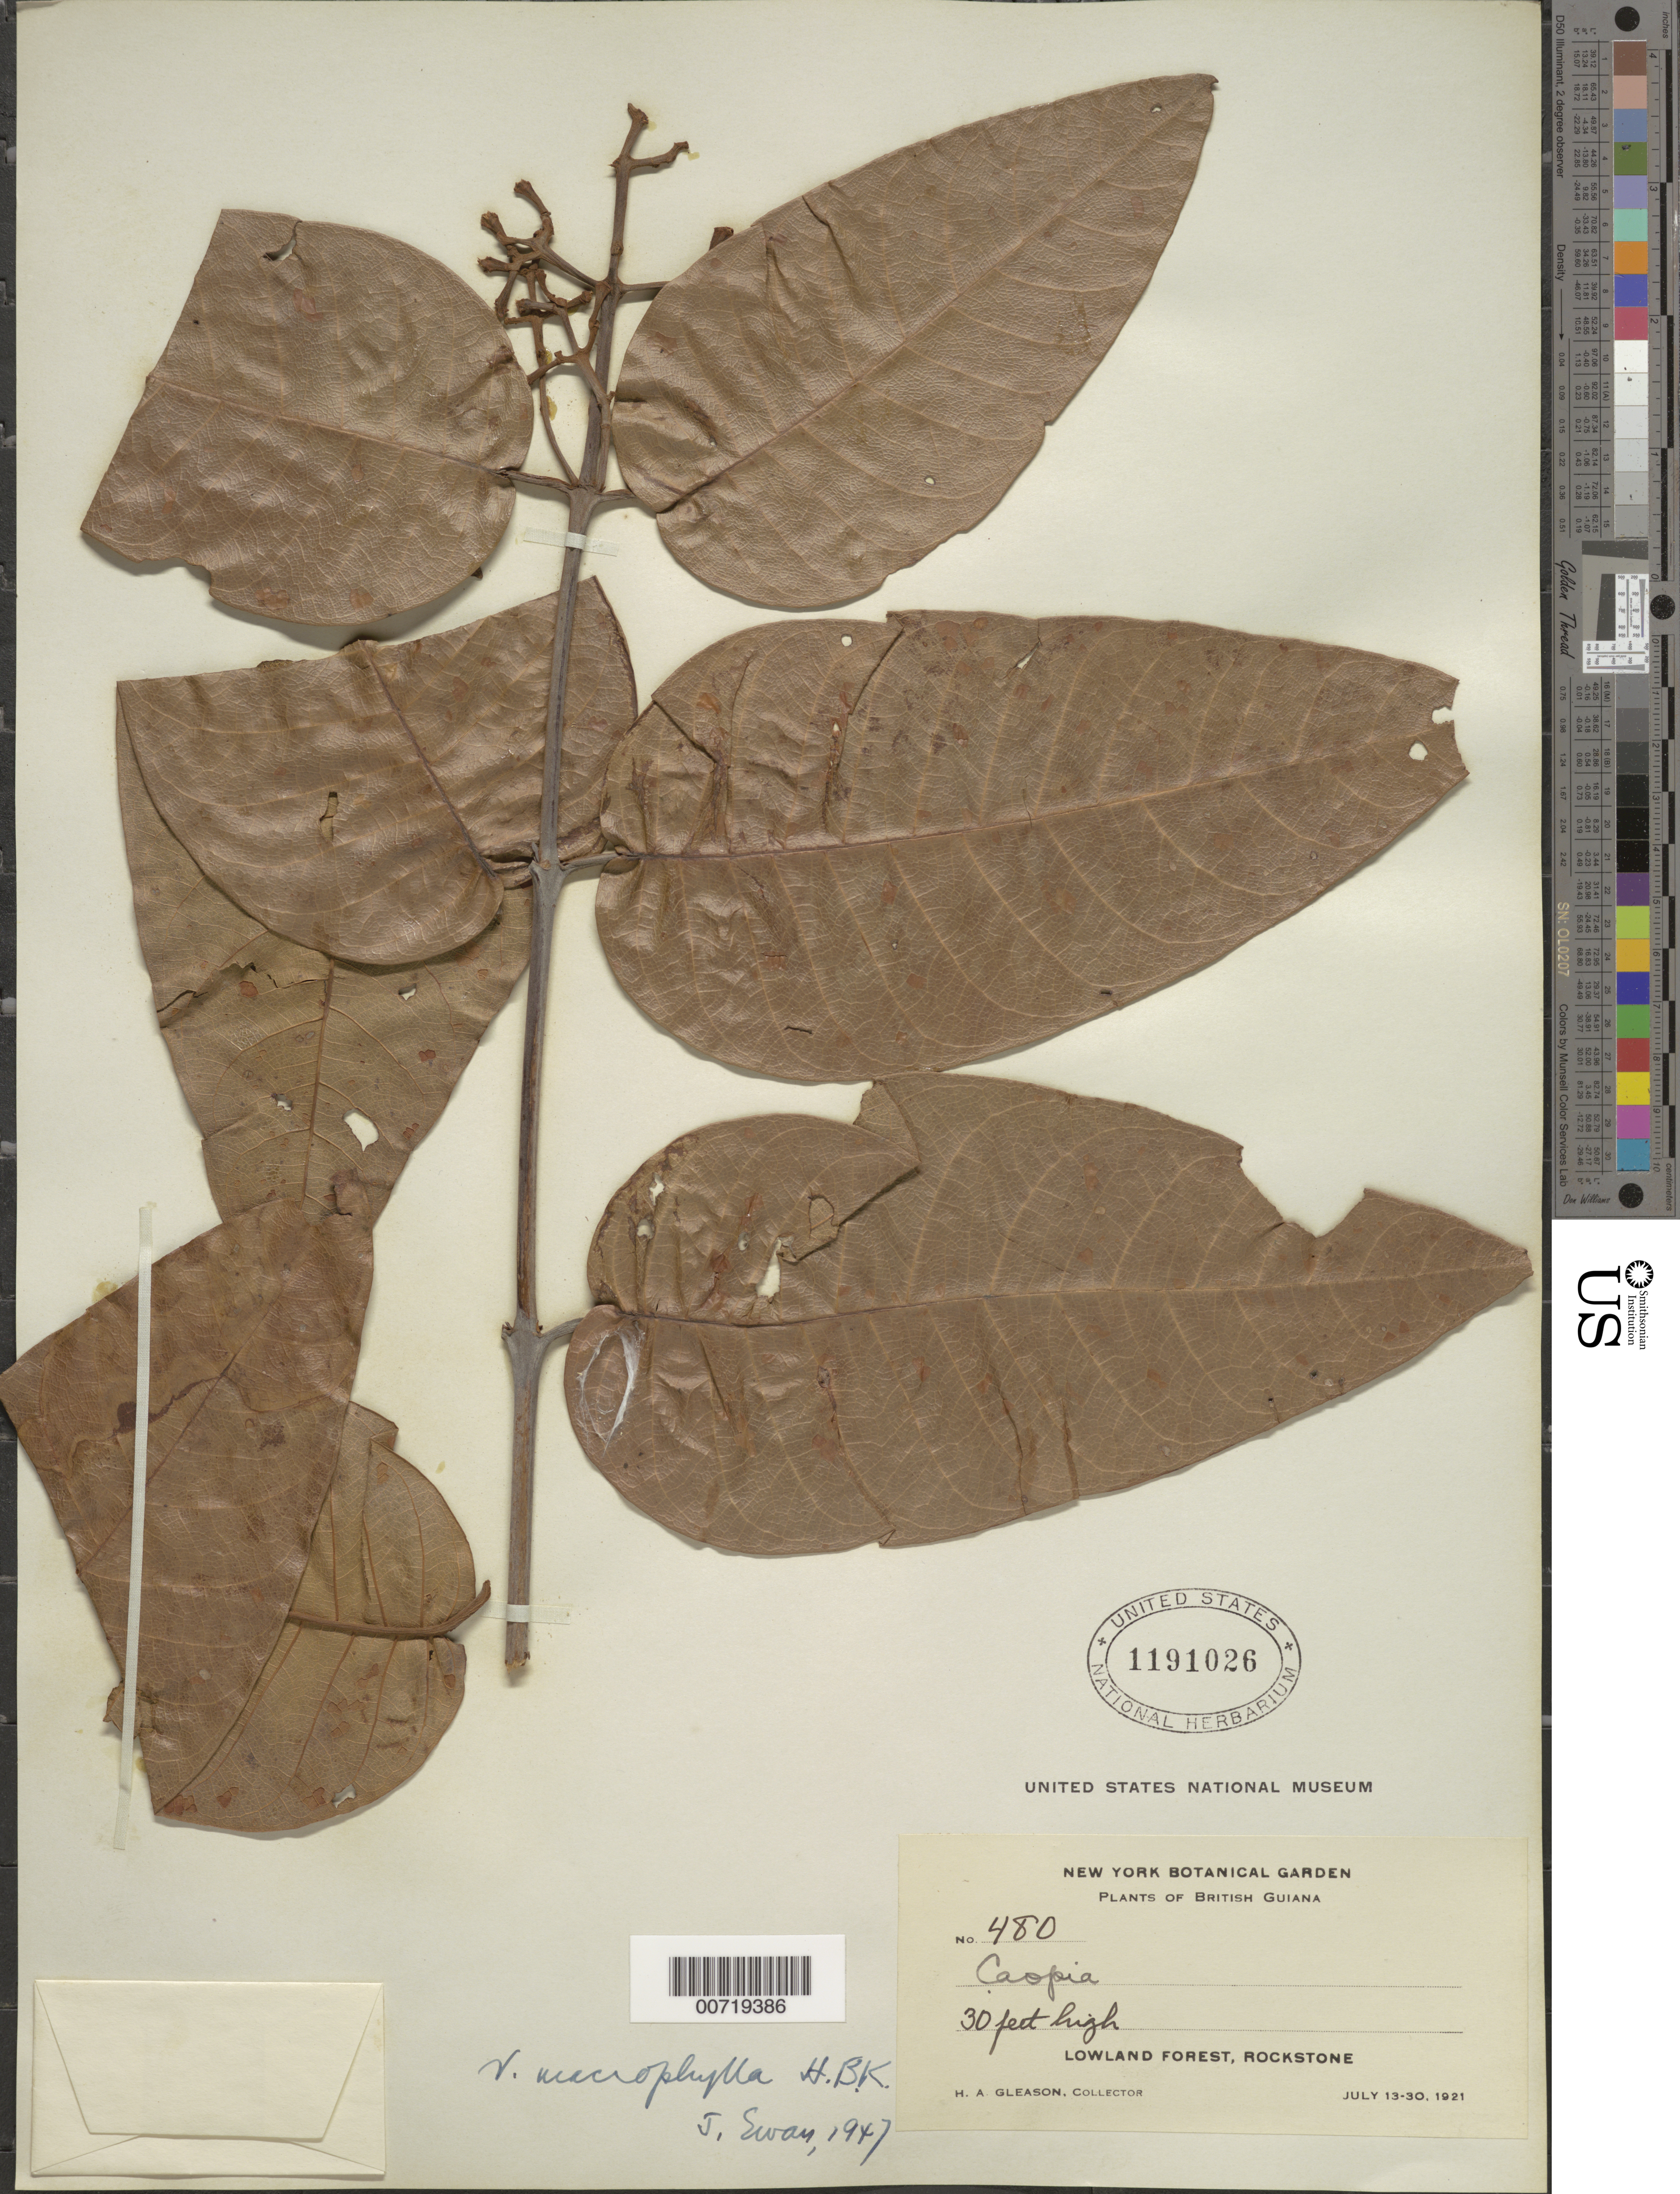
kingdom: Plantae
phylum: Tracheophyta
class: Magnoliopsida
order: Malpighiales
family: Hypericaceae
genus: Vismia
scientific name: Vismia japurensis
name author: Reichardt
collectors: H. A. Gleason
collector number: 480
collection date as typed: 13-Jul-21 to 30-Jul-21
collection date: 1921-07-13/1921-07-30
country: Guyana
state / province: U. Demerara-Berbice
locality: Rockstone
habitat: Lowland forest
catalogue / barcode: US 1191026